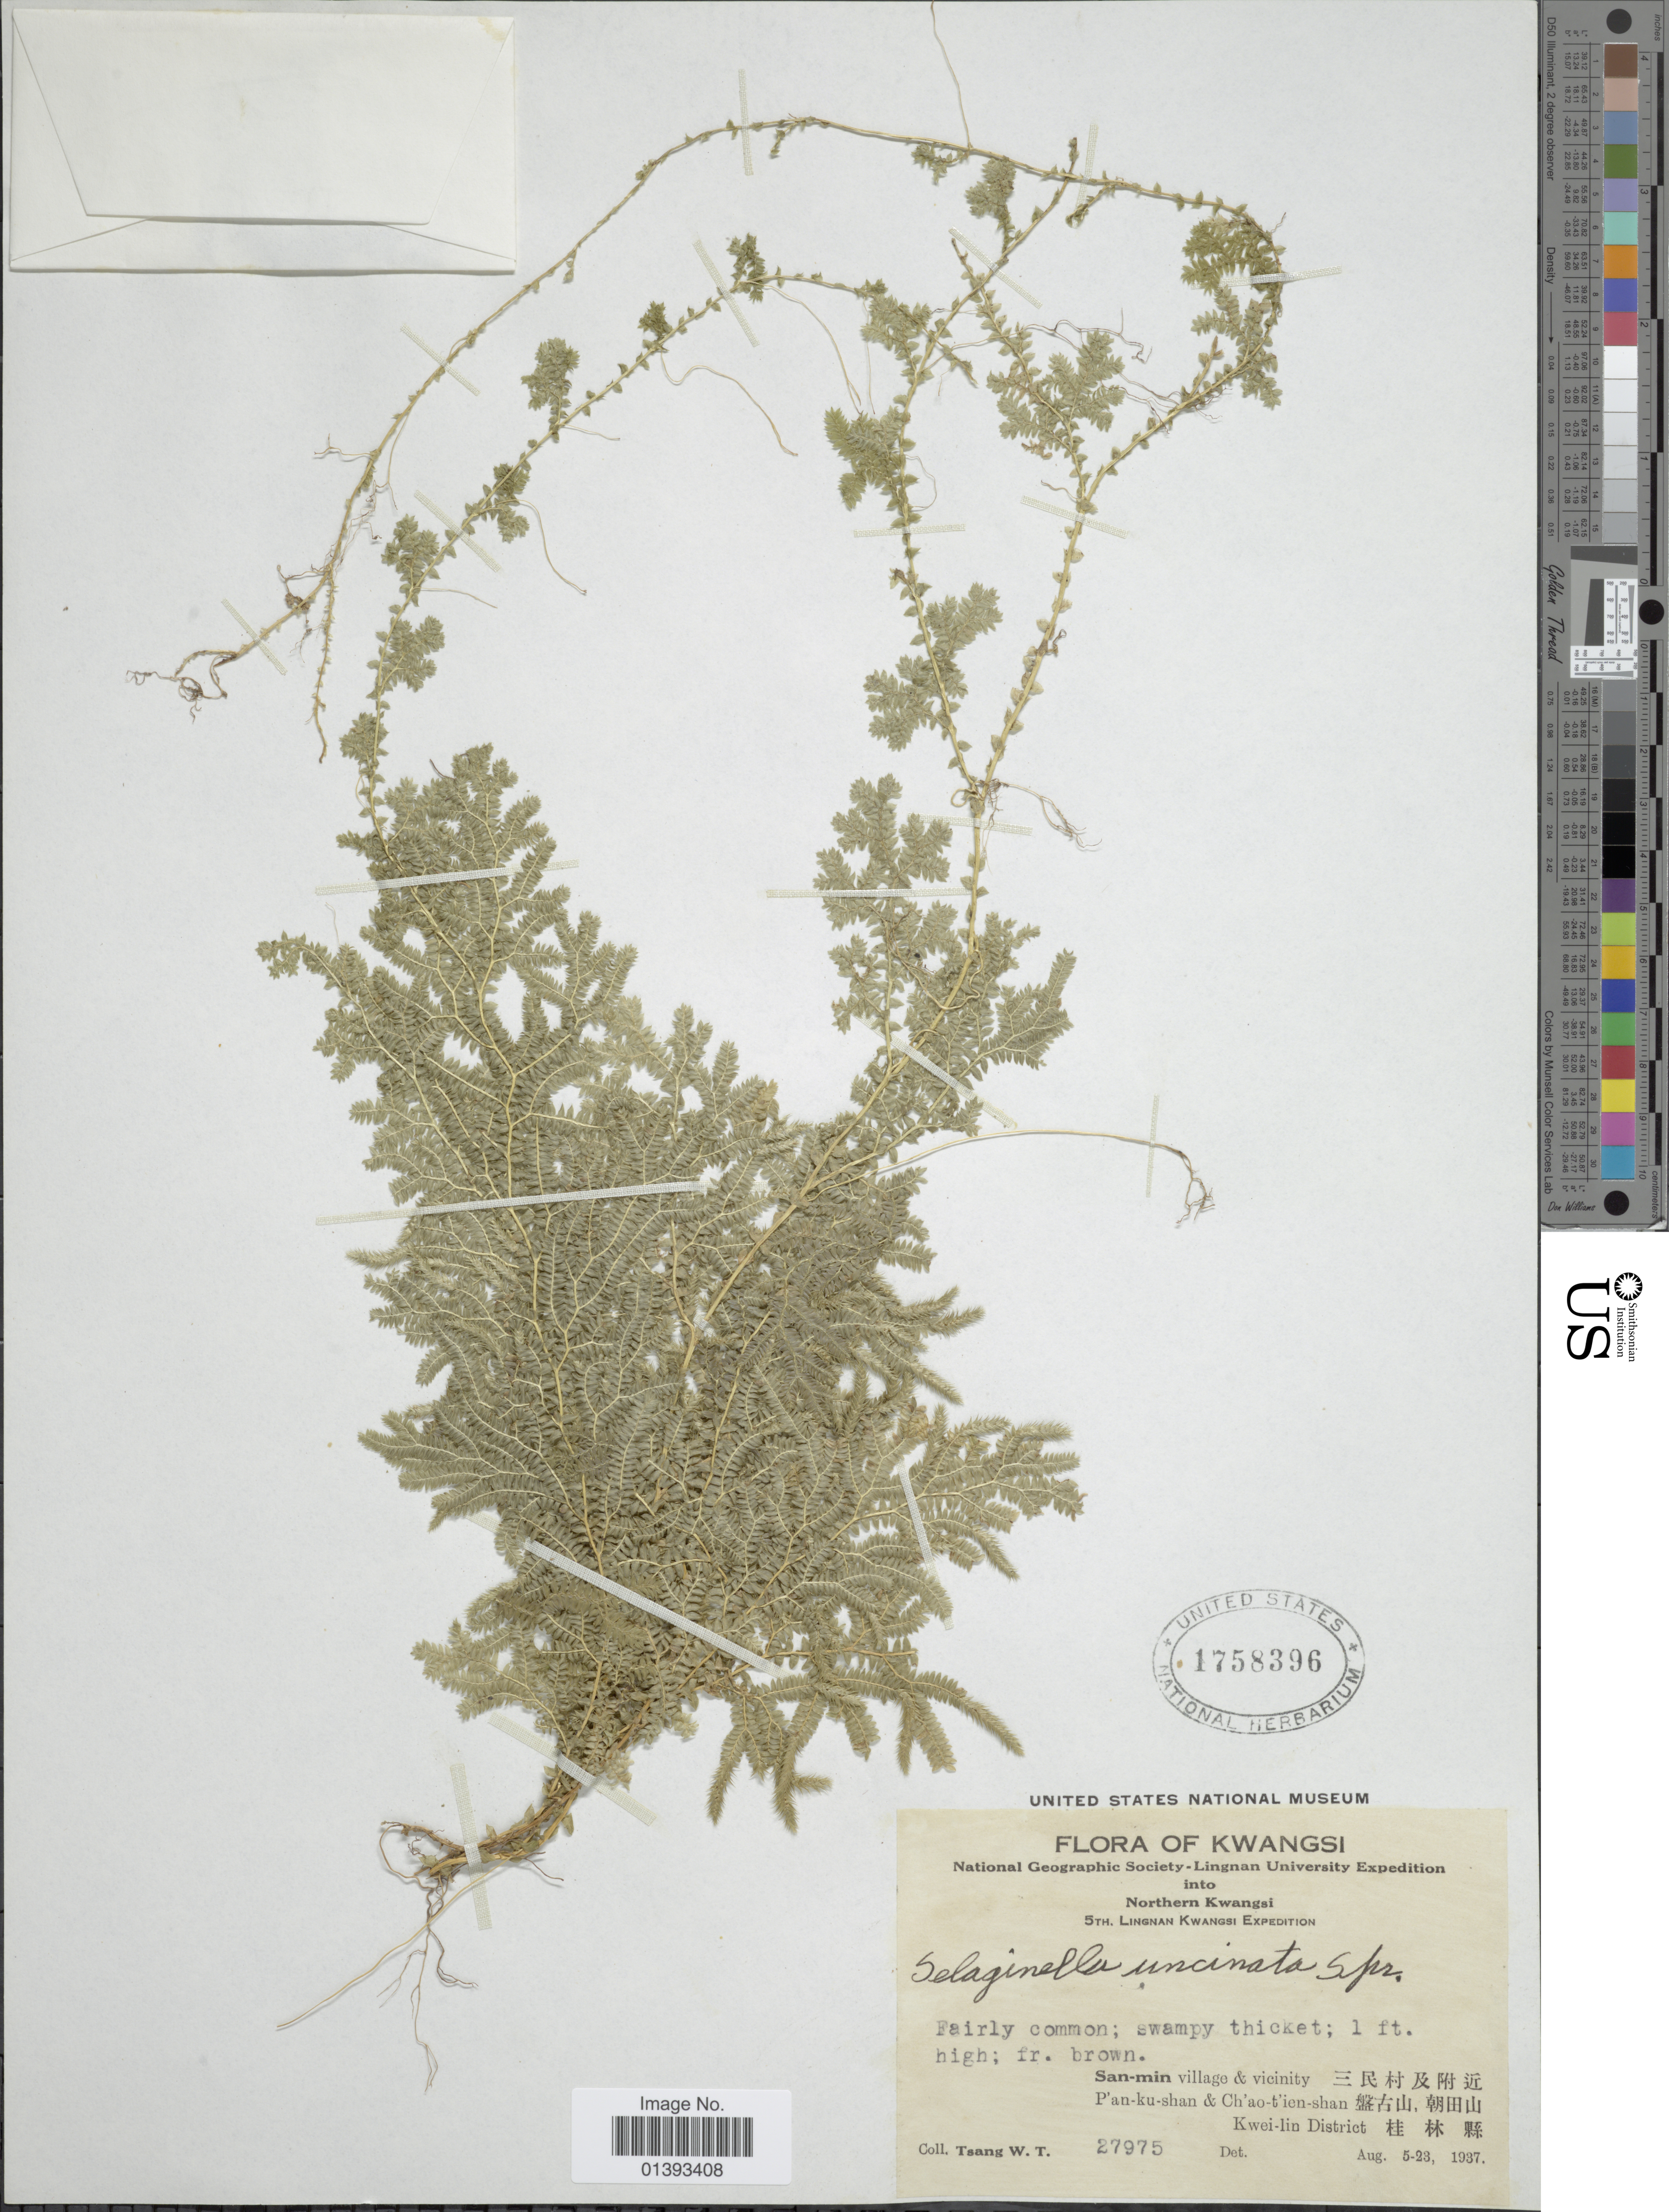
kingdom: Plantae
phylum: Tracheophyta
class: Lycopodiopsida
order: Selaginellales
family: Selaginellaceae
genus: Selaginella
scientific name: Selaginella uncinata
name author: (Desr. ex Poir.) Spring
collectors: W. T. Tsang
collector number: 27975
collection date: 1937-08-05/1937-08-23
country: China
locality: Kwangsi, San-min village & vicinity, P'an-ku- shan & Ch'ao-t'ien-shan, Kwei-lin District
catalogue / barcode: US 1758396